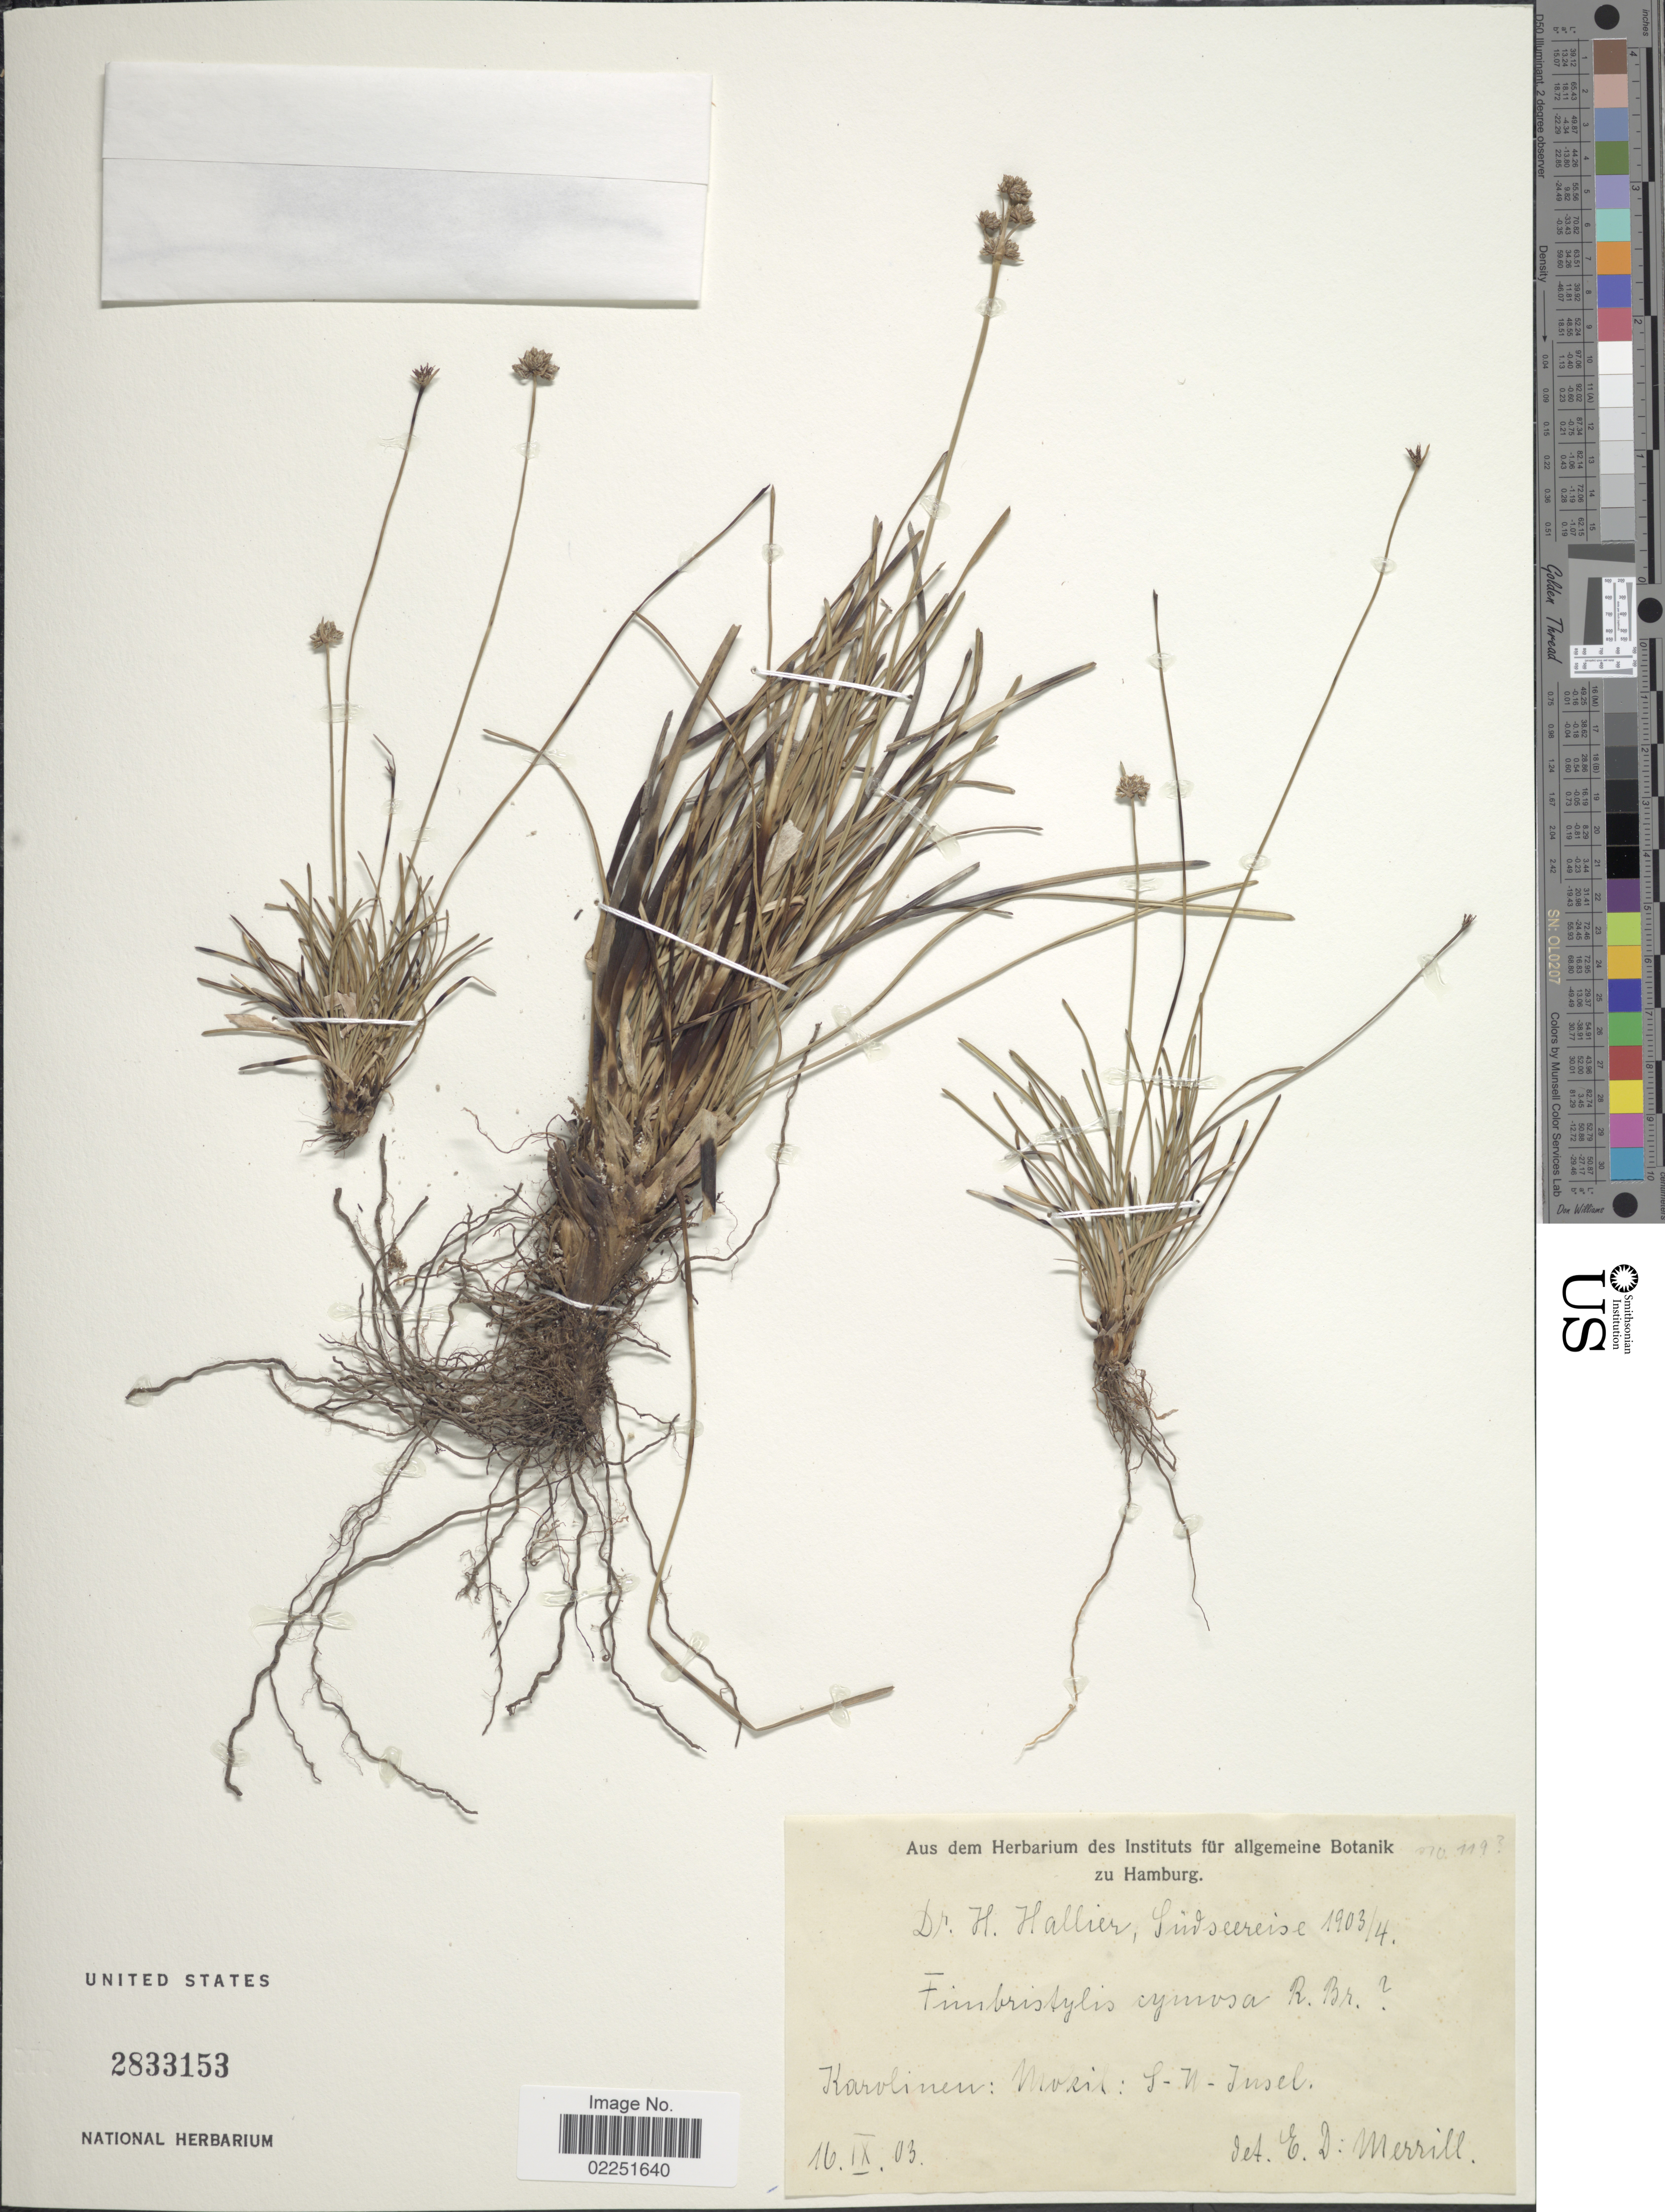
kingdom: Plantae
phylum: Tracheophyta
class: Liliopsida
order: Poales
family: Cyperaceae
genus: Fimbristylis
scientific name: Fimbristylis cymosa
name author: R. Br.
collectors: H. G. Hallier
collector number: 119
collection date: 1903-04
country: Micronesia, Federated States of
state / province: Pohnpei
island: Mokil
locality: Karolinen: Mokil: S- W - Insel. [interpreted]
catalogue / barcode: US 2833153